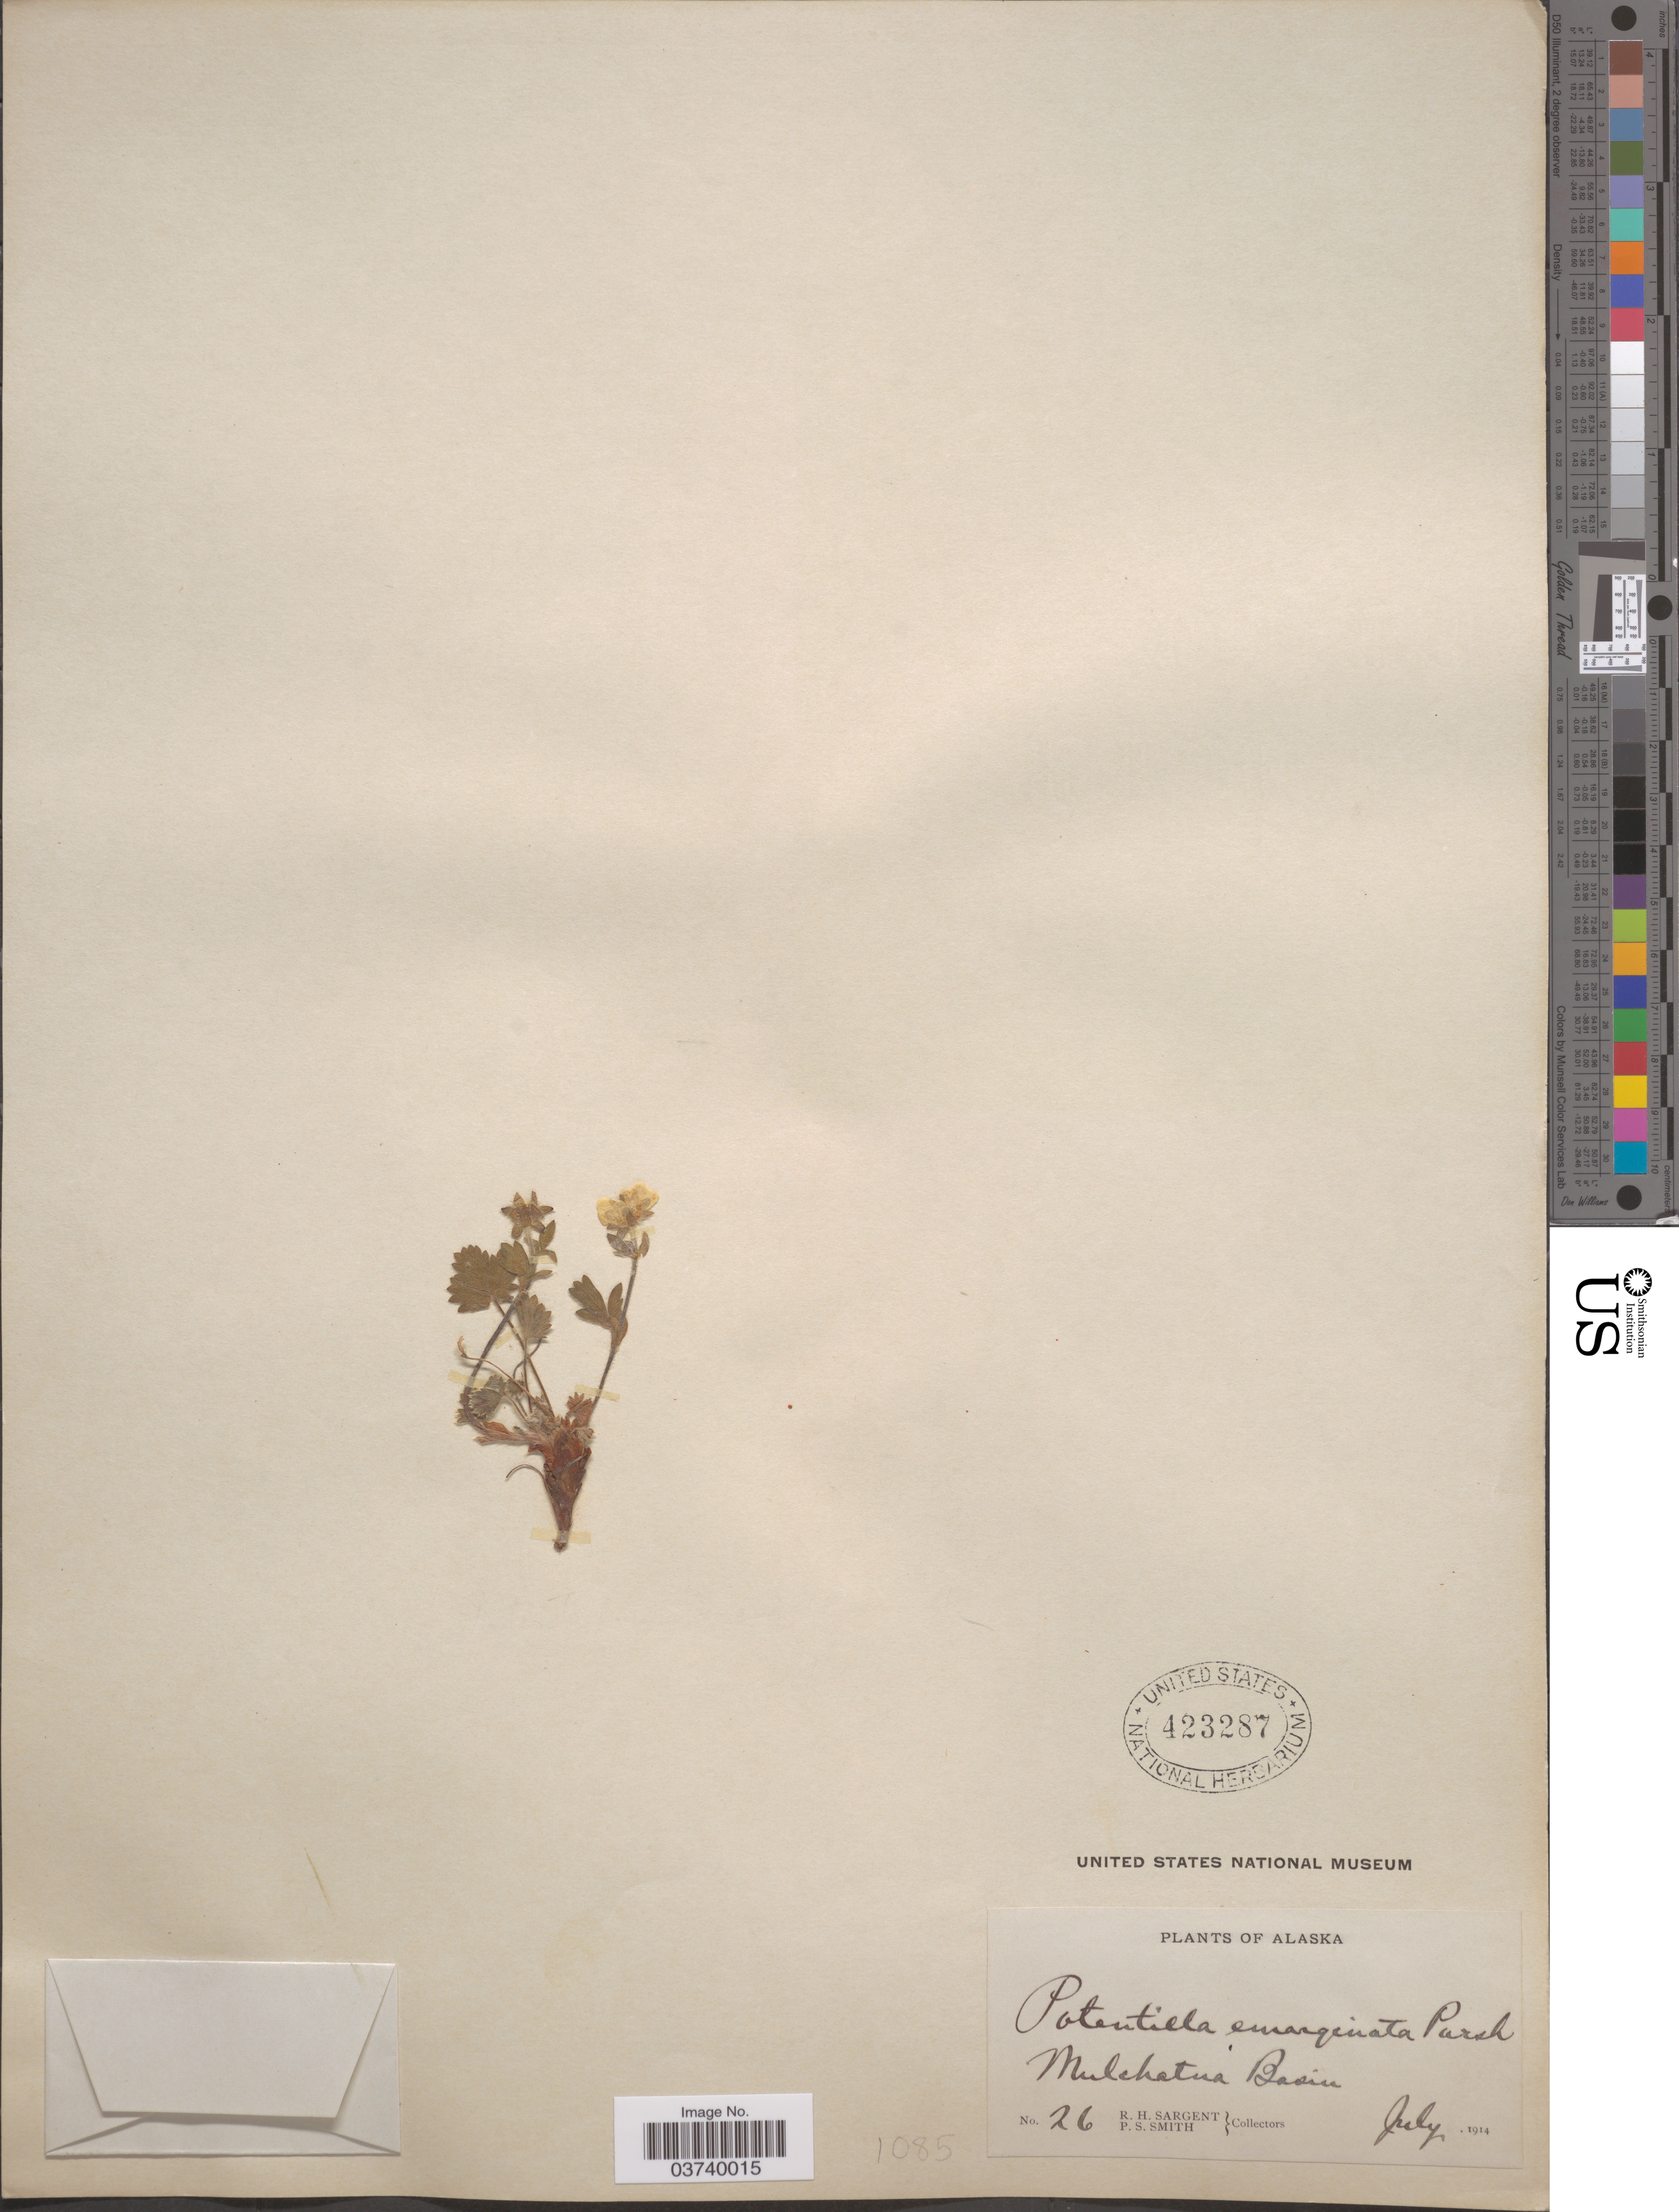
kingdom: Plantae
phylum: Tracheophyta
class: Magnoliopsida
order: Rosales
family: Rosaceae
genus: Potentilla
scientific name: Potentilla hyparctica subsp. hyparctica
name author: Malte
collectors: R. Sargent & P. Smith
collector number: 26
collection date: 1914-07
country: United States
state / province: Alaska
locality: Mulchatua Basin.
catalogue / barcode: US 423287